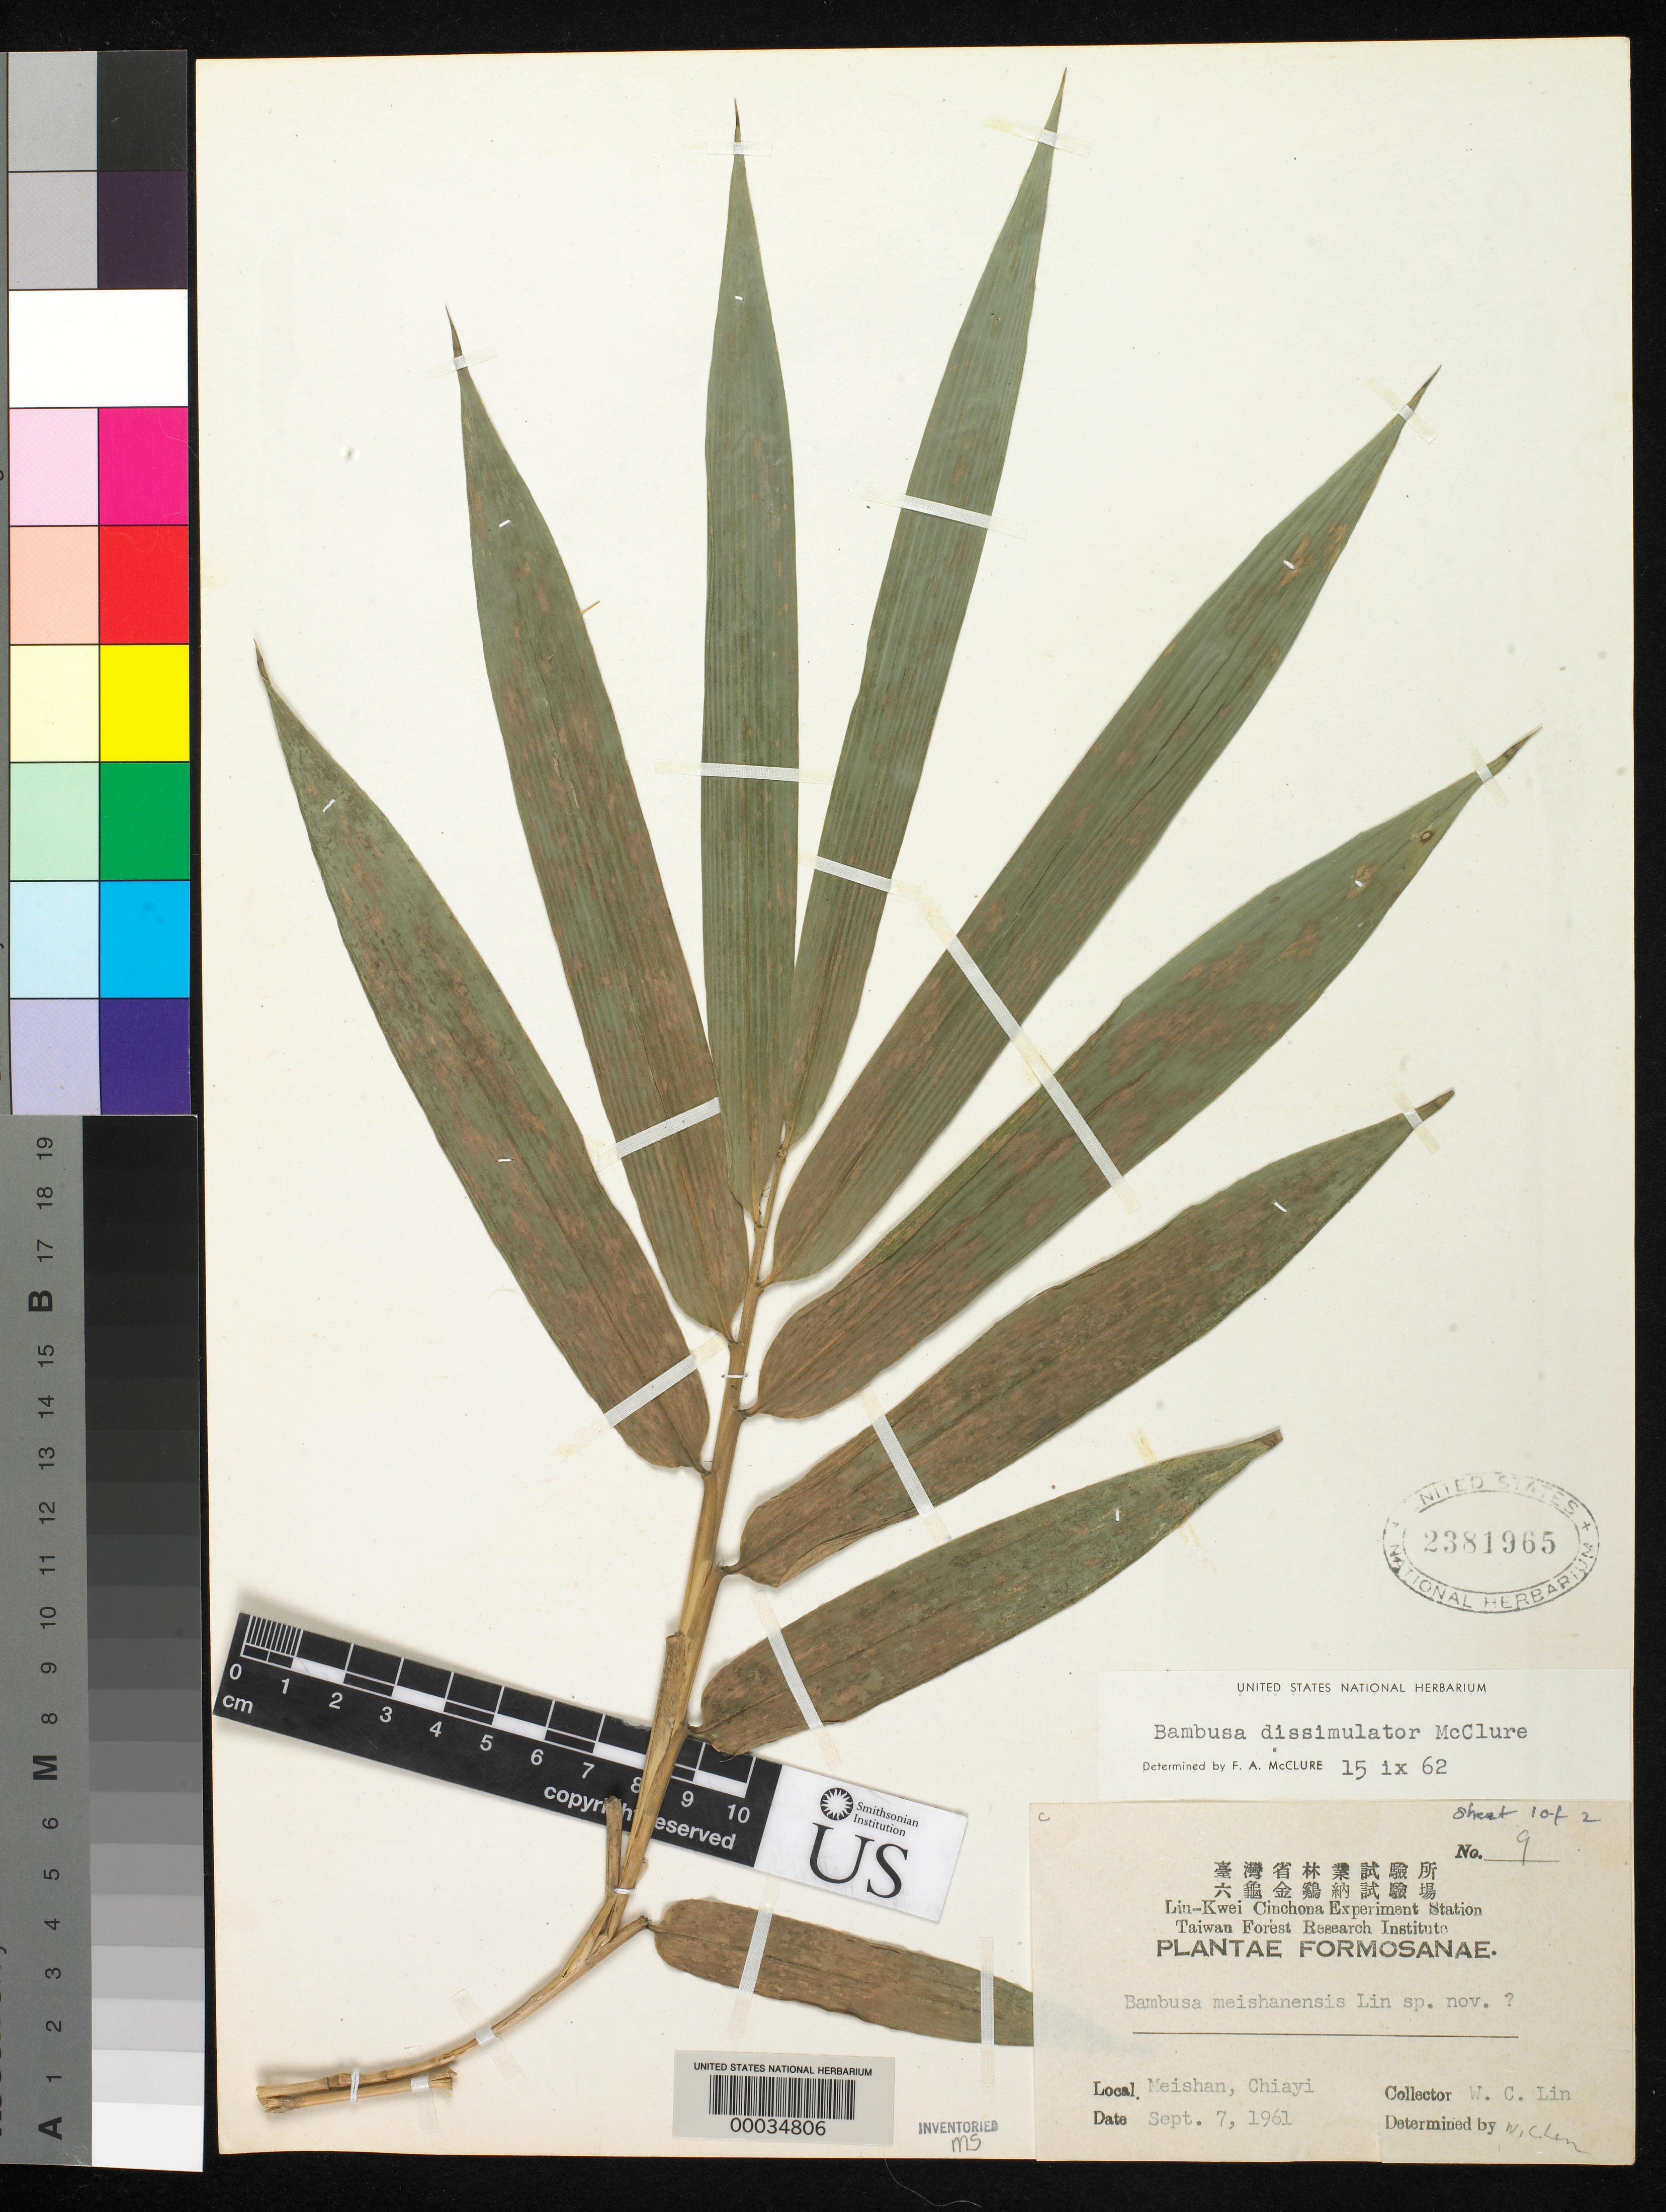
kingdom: Plantae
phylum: Tracheophyta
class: Liliopsida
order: Poales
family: Poaceae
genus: Bambusa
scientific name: Bambusa dissimulator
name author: McClure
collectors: W. Lin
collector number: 9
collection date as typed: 07 Sep 1961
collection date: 1961-09-07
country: Taiwan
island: Taiwan [Formosa]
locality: Meishan, chiayi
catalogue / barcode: US 2381965